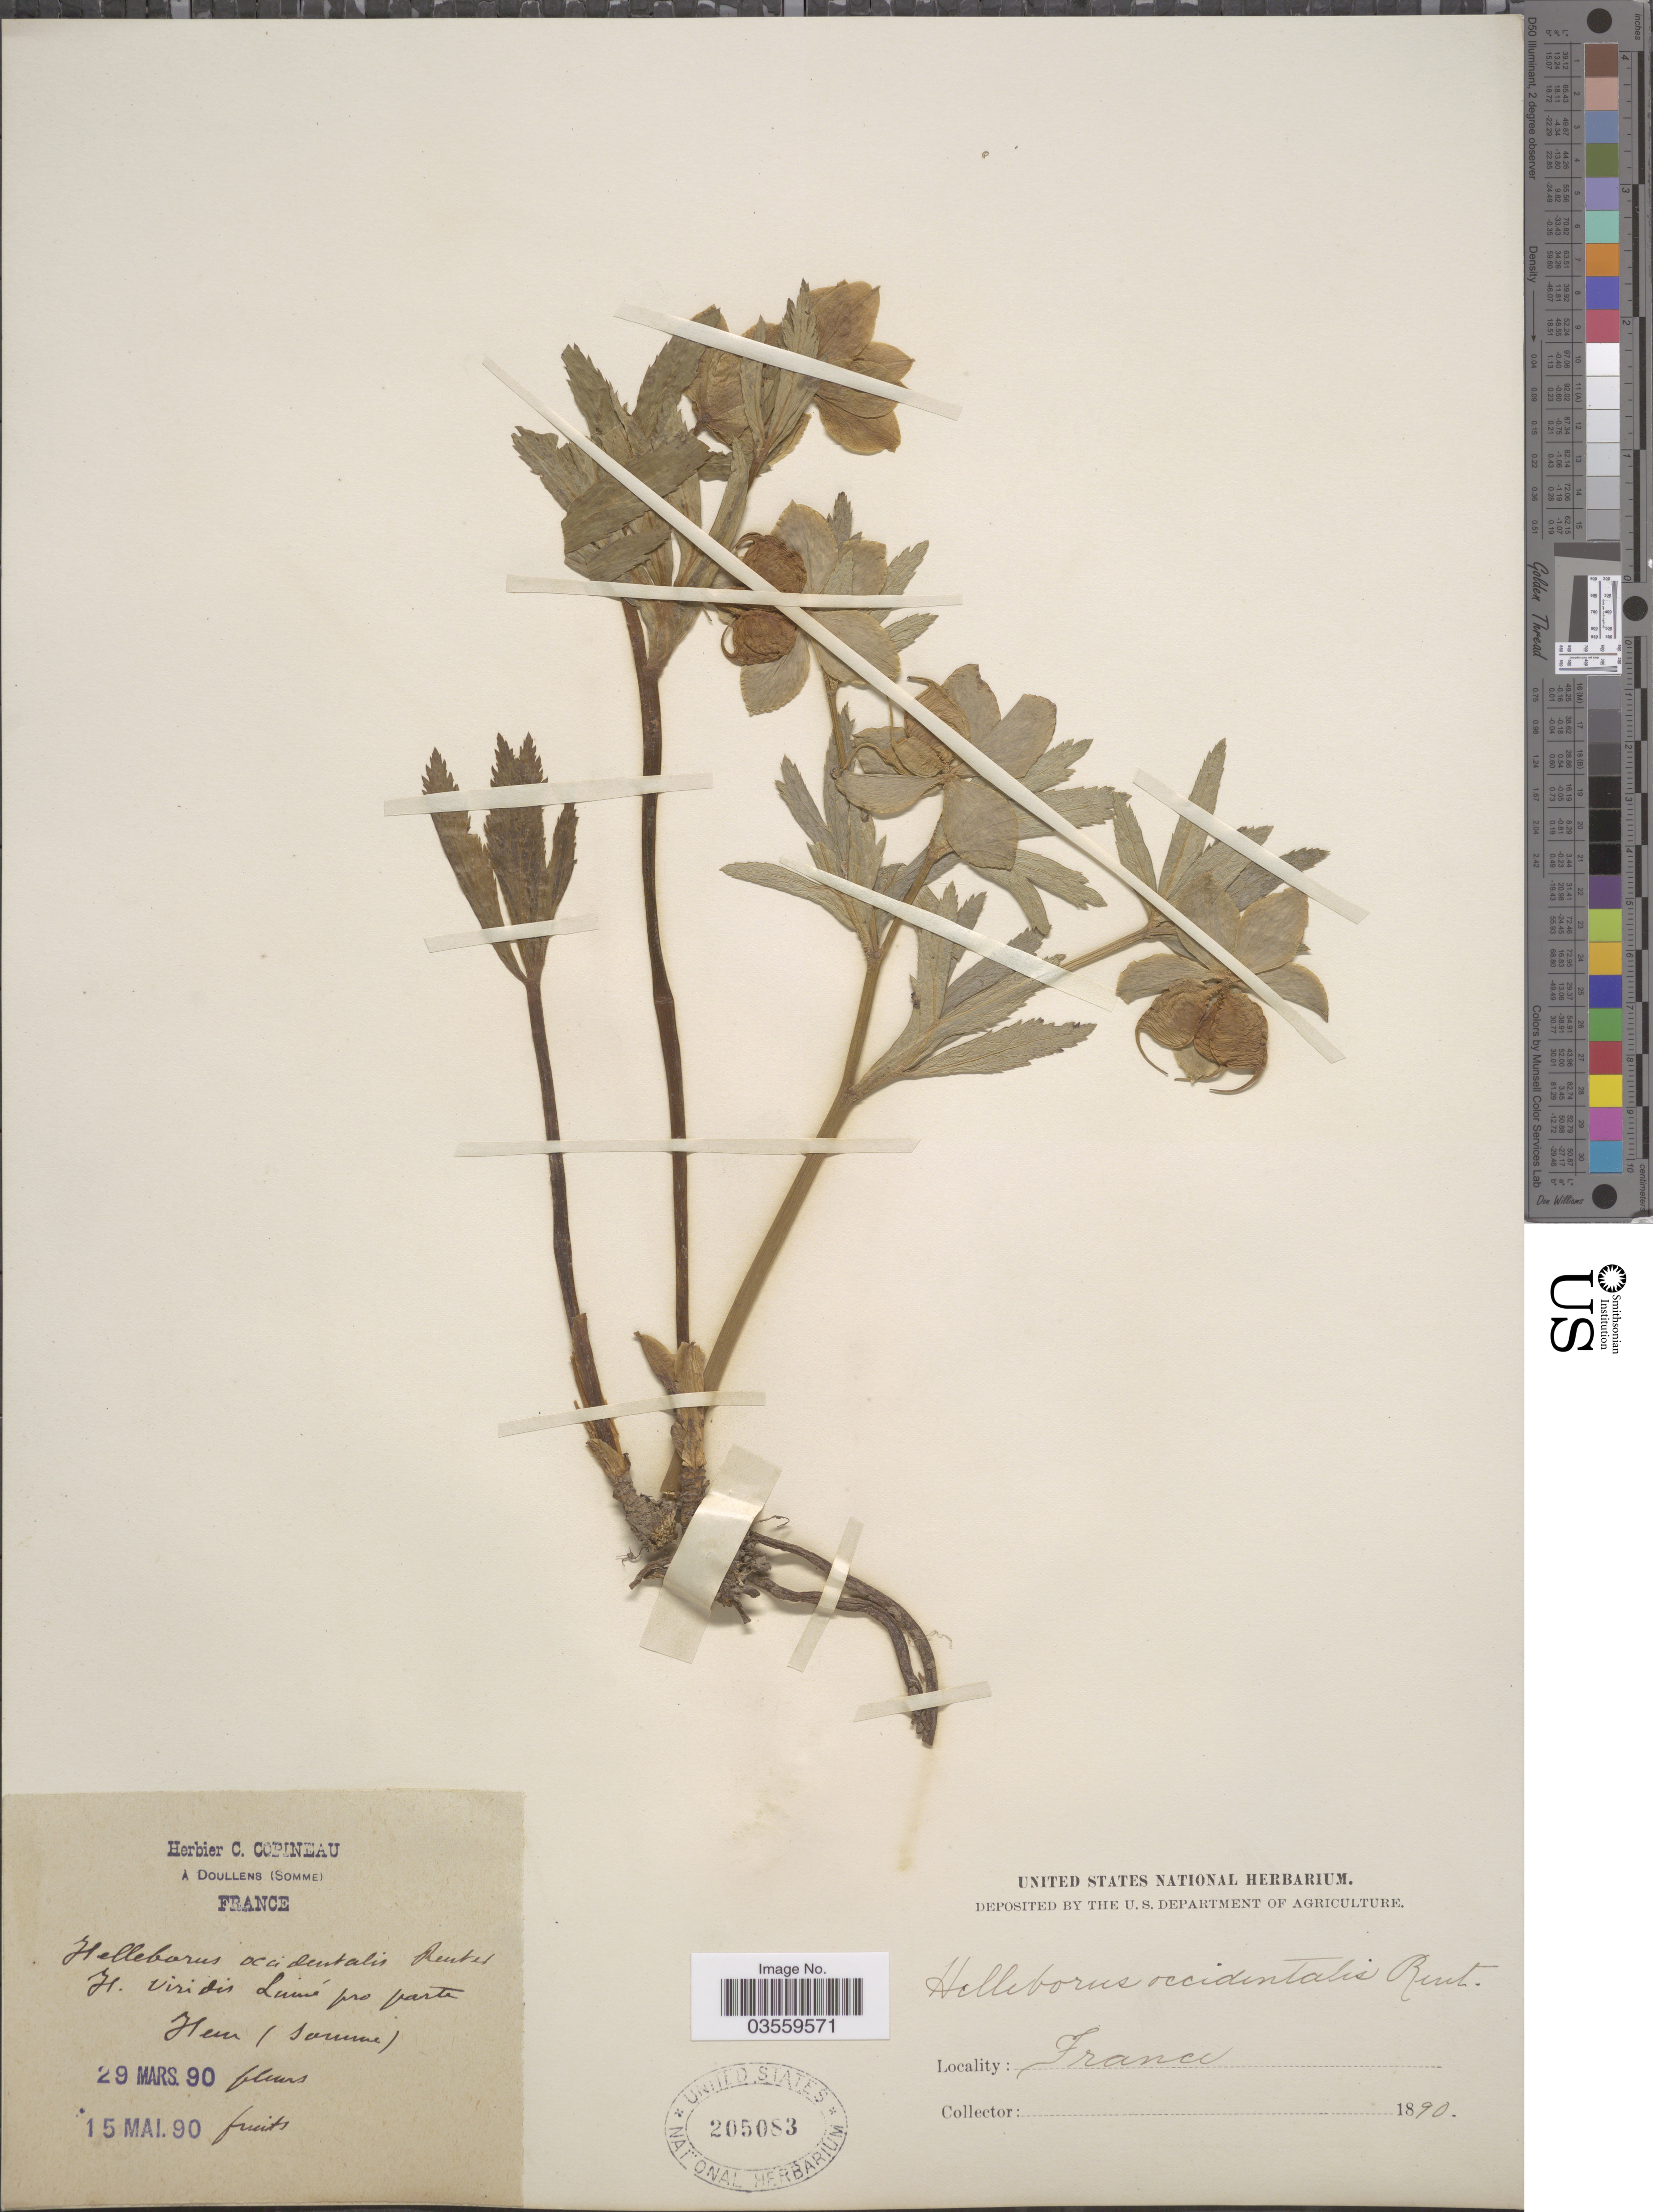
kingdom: Plantae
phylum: Tracheophyta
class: Magnoliopsida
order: Ranunculales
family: Ranunculaceae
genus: Helleborus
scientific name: Helleborus viridis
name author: L.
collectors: ex herb. C. Copineau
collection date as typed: Transcribed d/m/y: 29/3/90 to 15/5/90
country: France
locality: H. viridis Luiné pro parte Hem (somme).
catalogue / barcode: US 205083